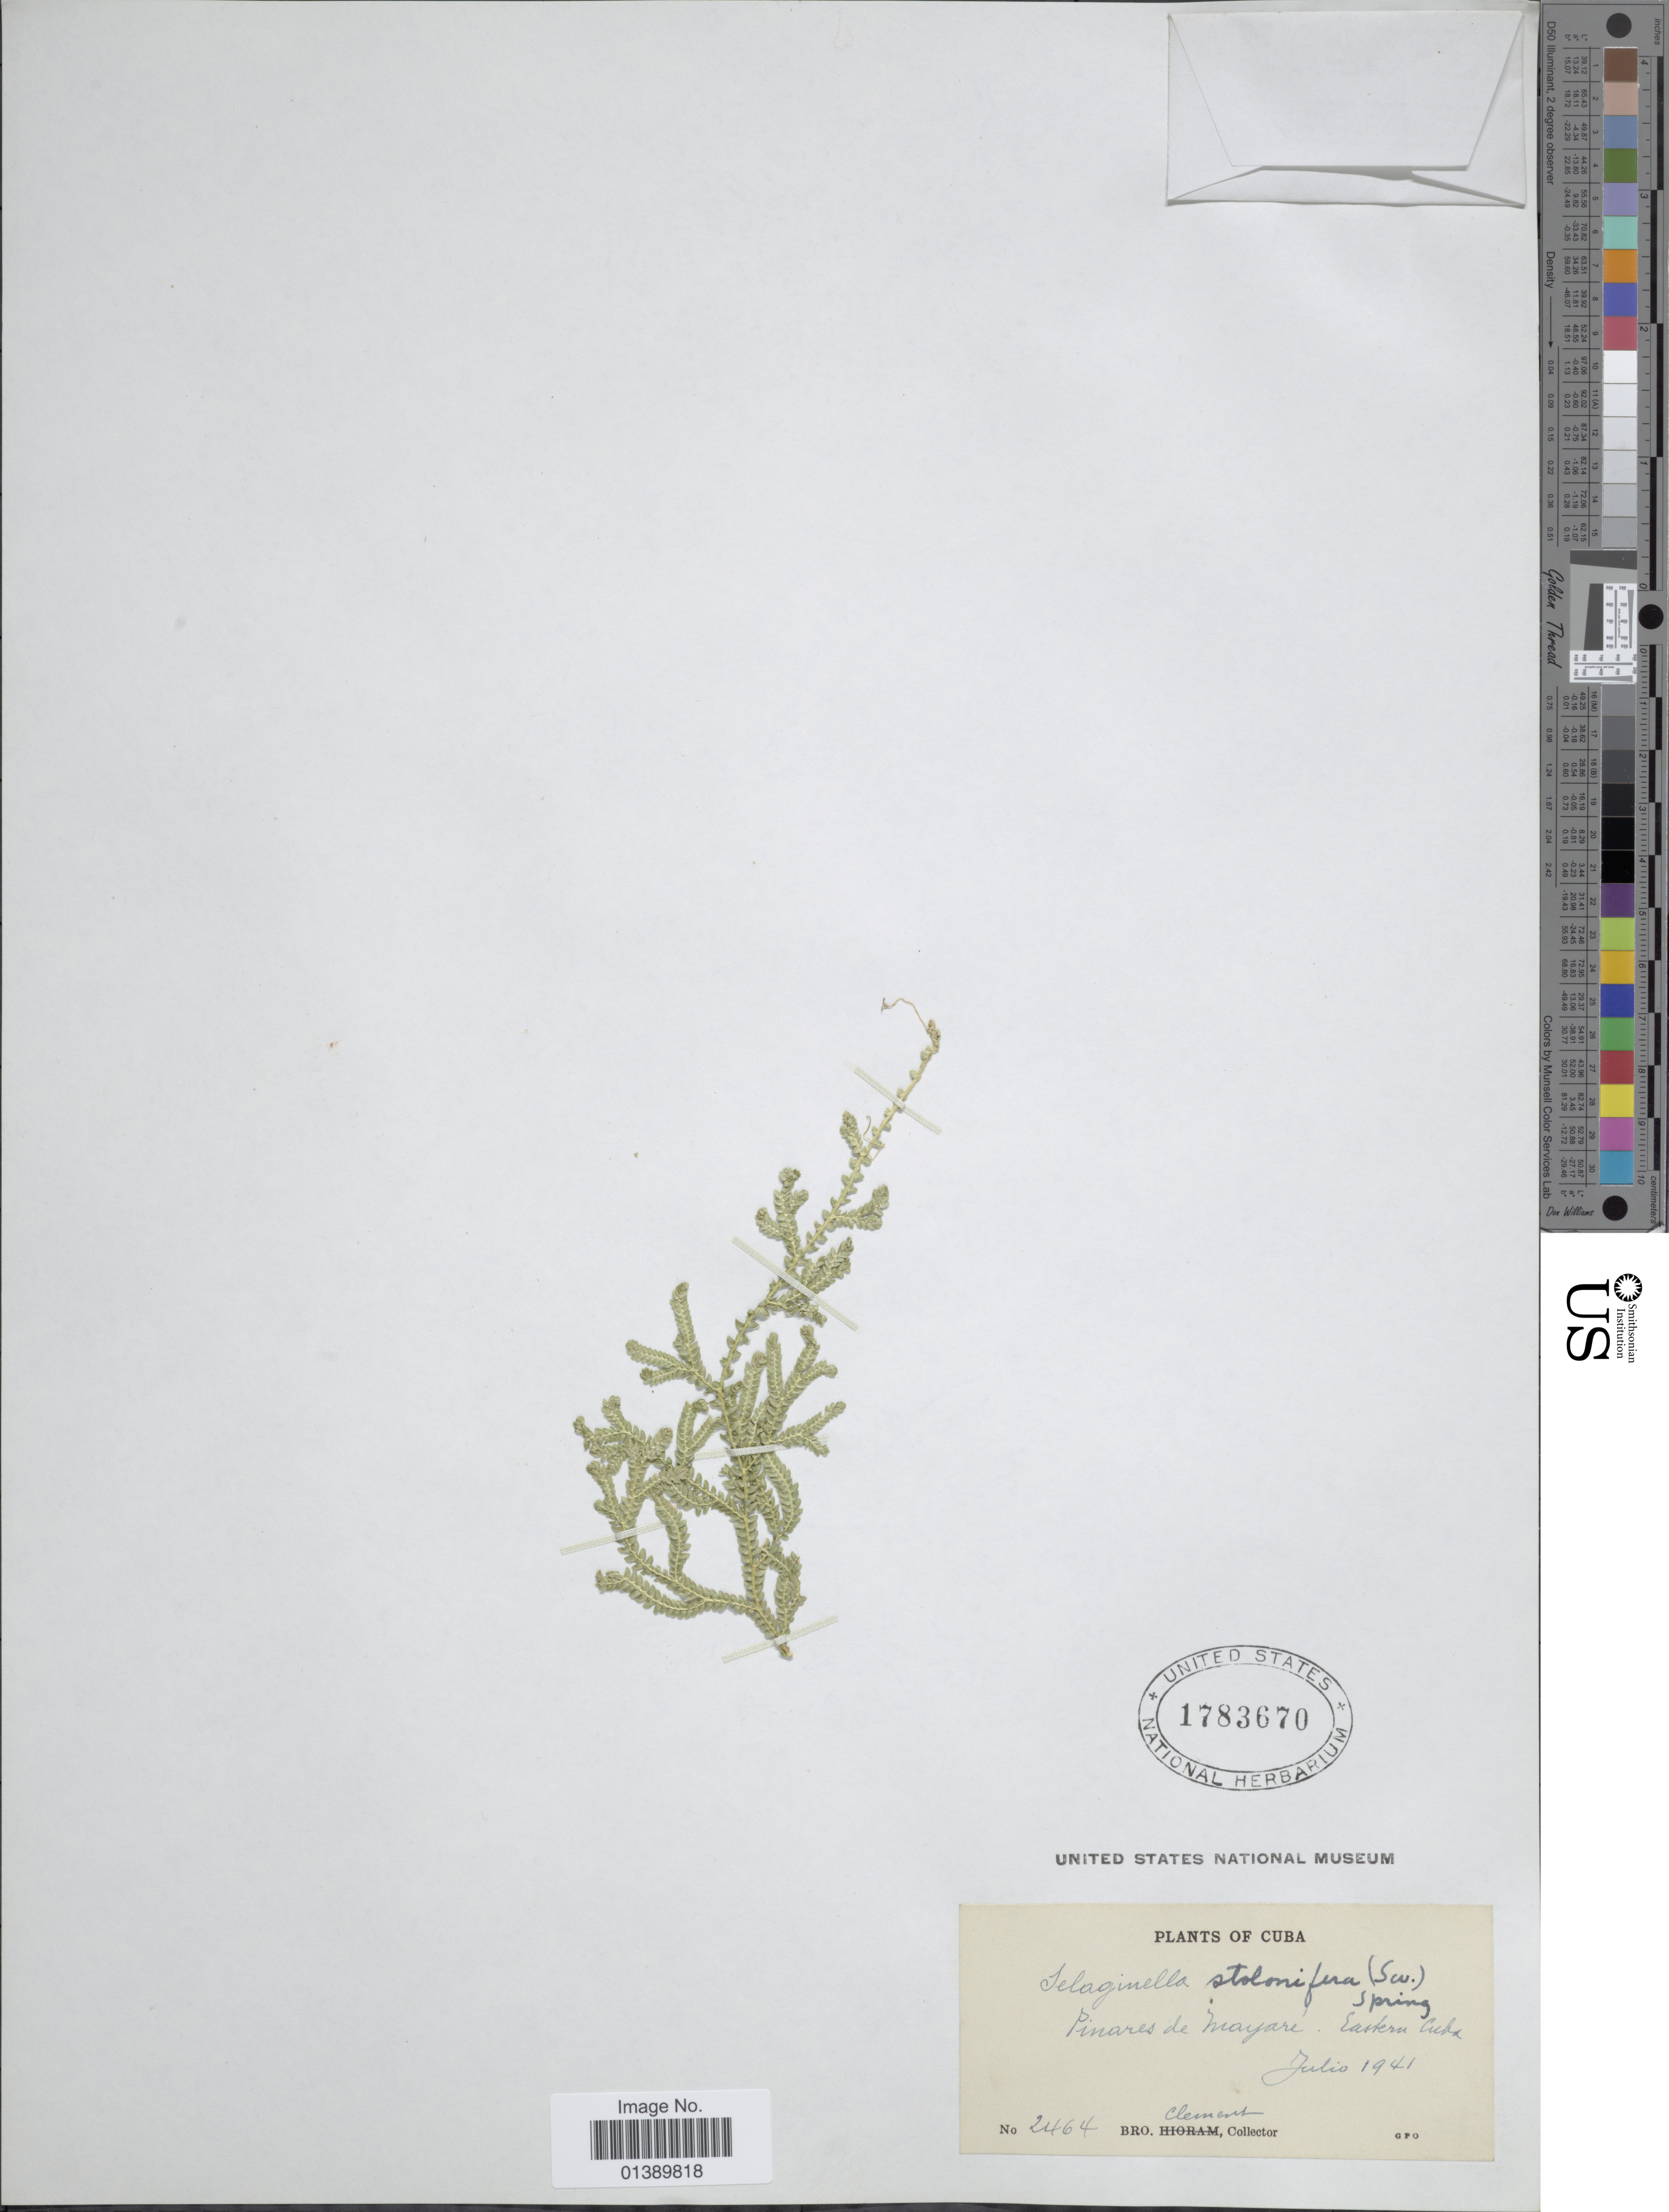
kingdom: Plantae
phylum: Tracheophyta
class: Lycopodiopsida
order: Selaginellales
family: Selaginellaceae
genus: Selaginella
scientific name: Selaginella plumosa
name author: (L.) C. Presl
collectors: -. Clement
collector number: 2464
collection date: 1941-07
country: Cuba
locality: Pinares de Mayari, Eastern Cuba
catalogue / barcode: US 1783670